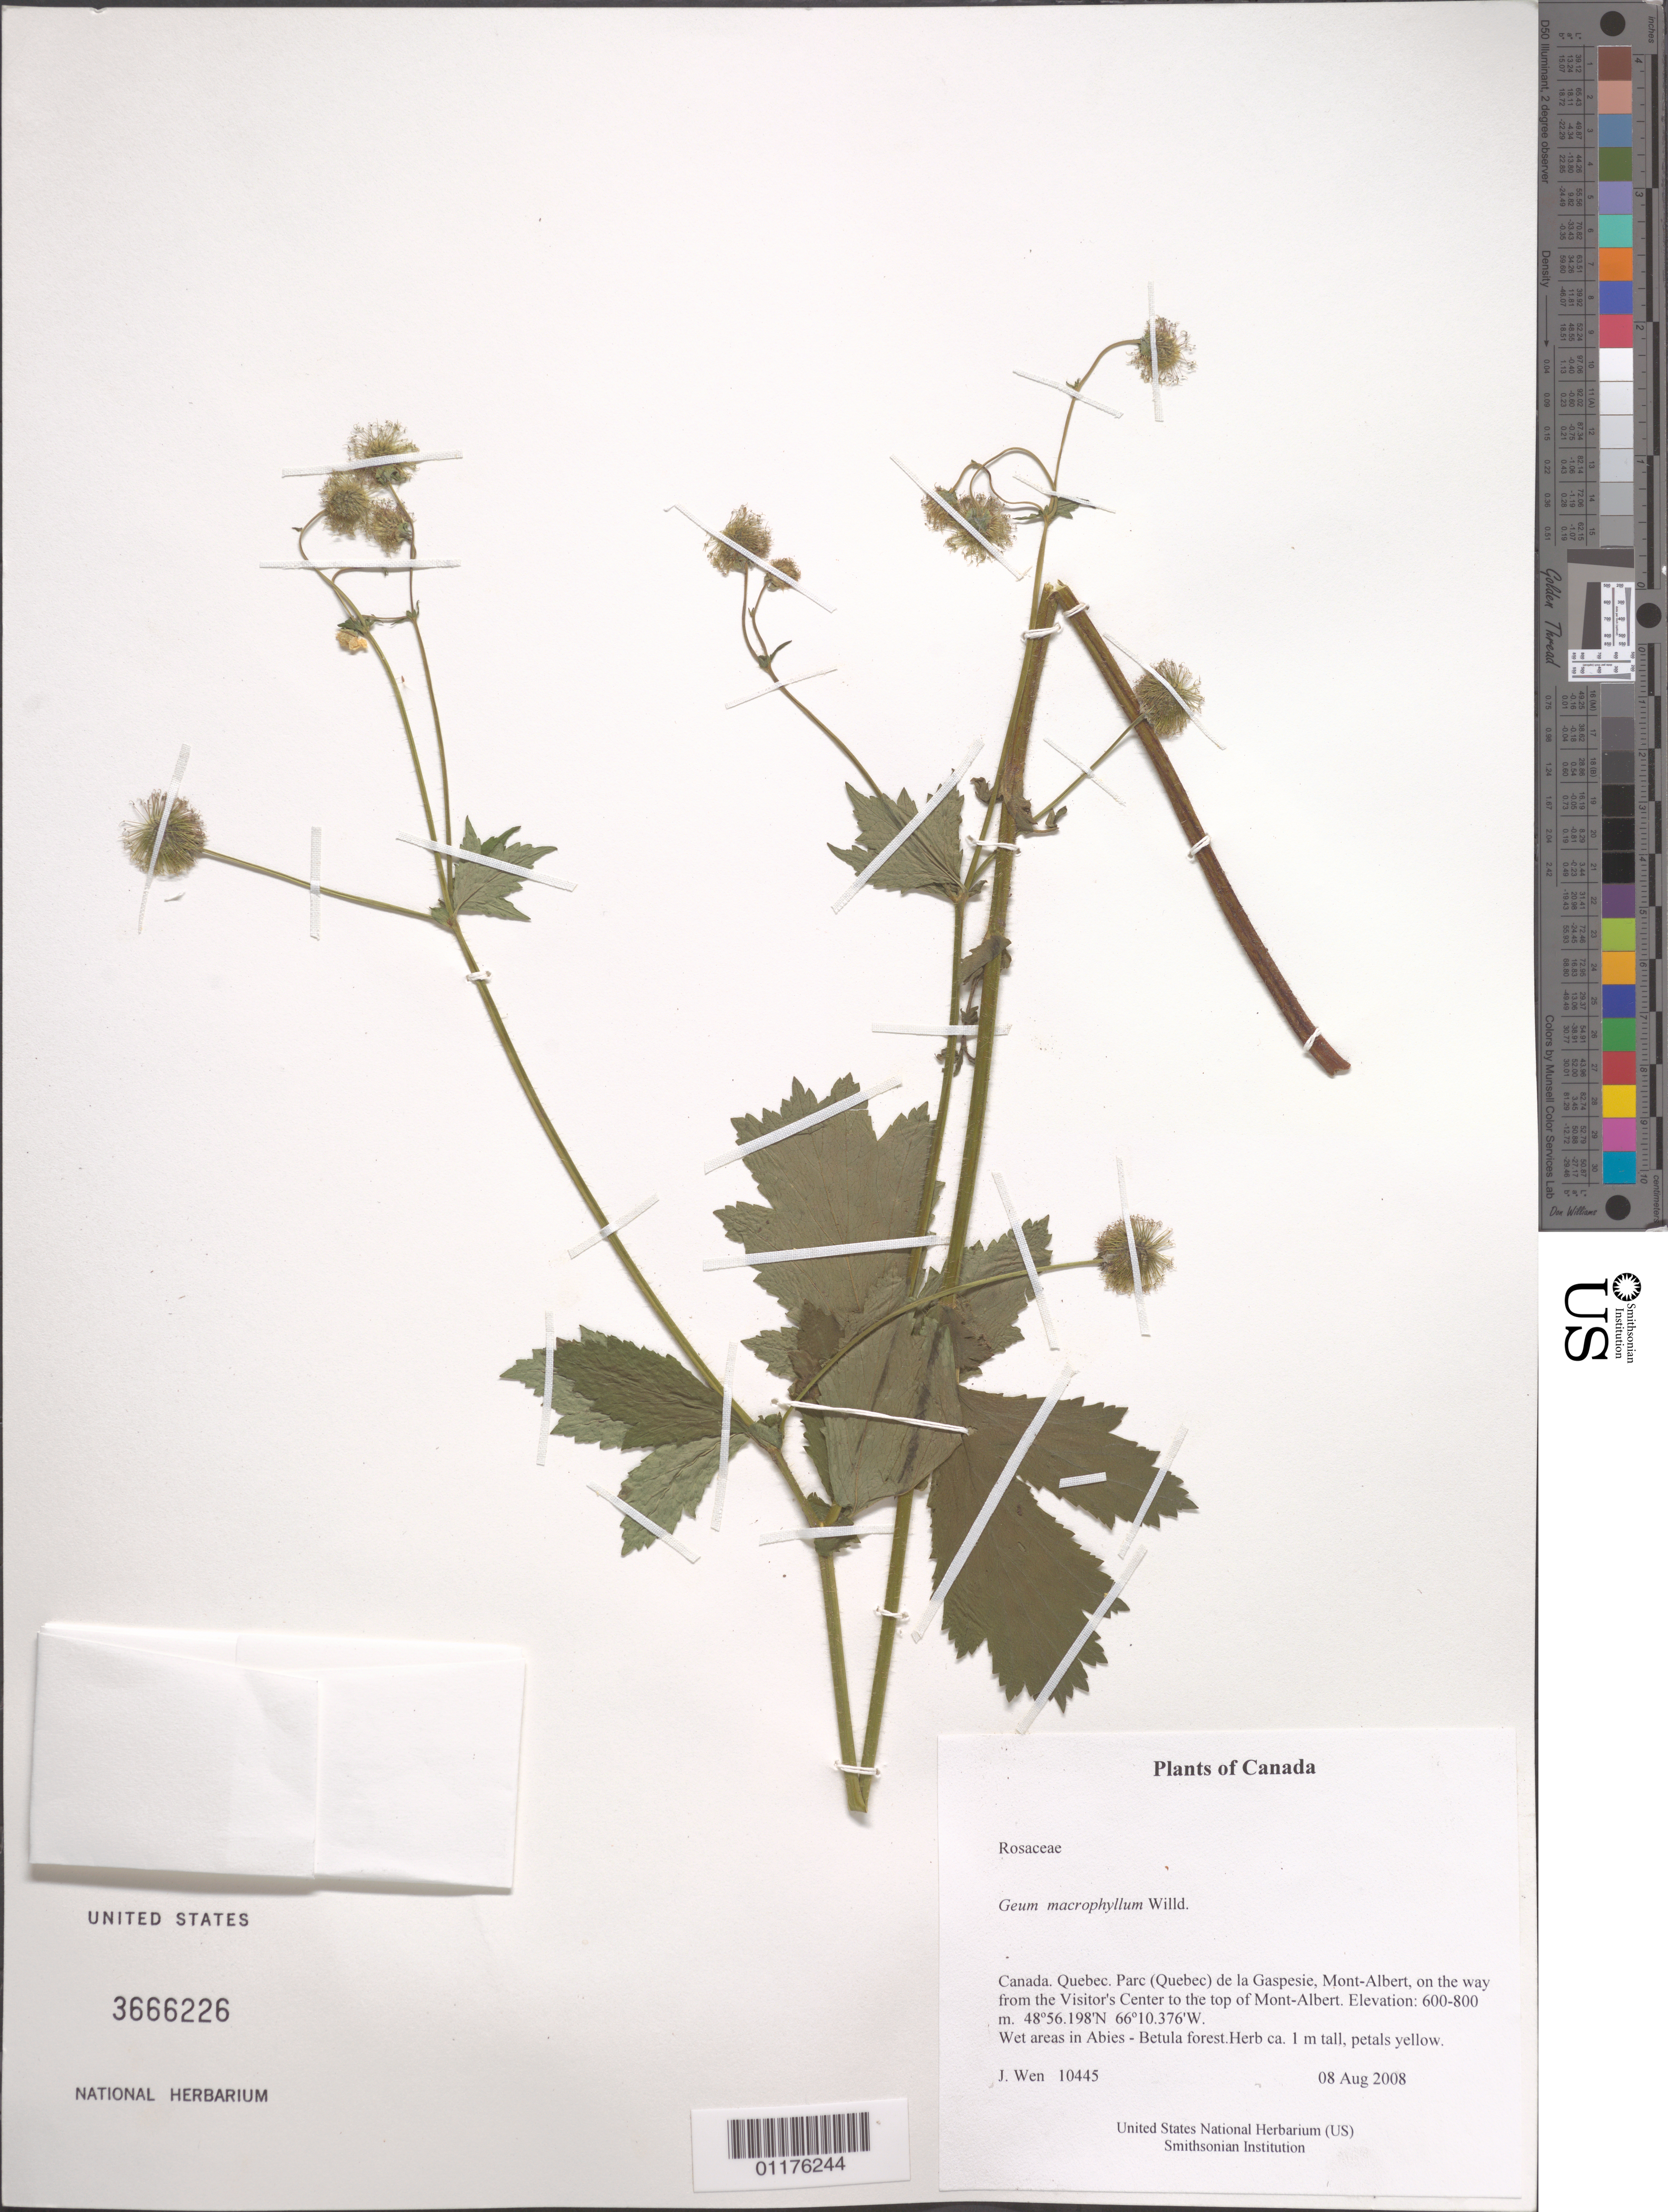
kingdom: Plantae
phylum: Tracheophyta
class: Magnoliopsida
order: Rosales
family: Rosaceae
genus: Geum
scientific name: Geum macrophyllum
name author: Willd.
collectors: J. Wen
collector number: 10445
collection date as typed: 08 Aug 2008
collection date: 2008-08-08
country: Canada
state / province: Quebec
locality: Parc (Quebec) de la Gaspesie, Mont-Albert, on the way from the Visitor's Center to the top of Mont-Albert.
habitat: Wet areas in Abies - Betula forest.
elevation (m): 600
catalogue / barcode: US 3666226